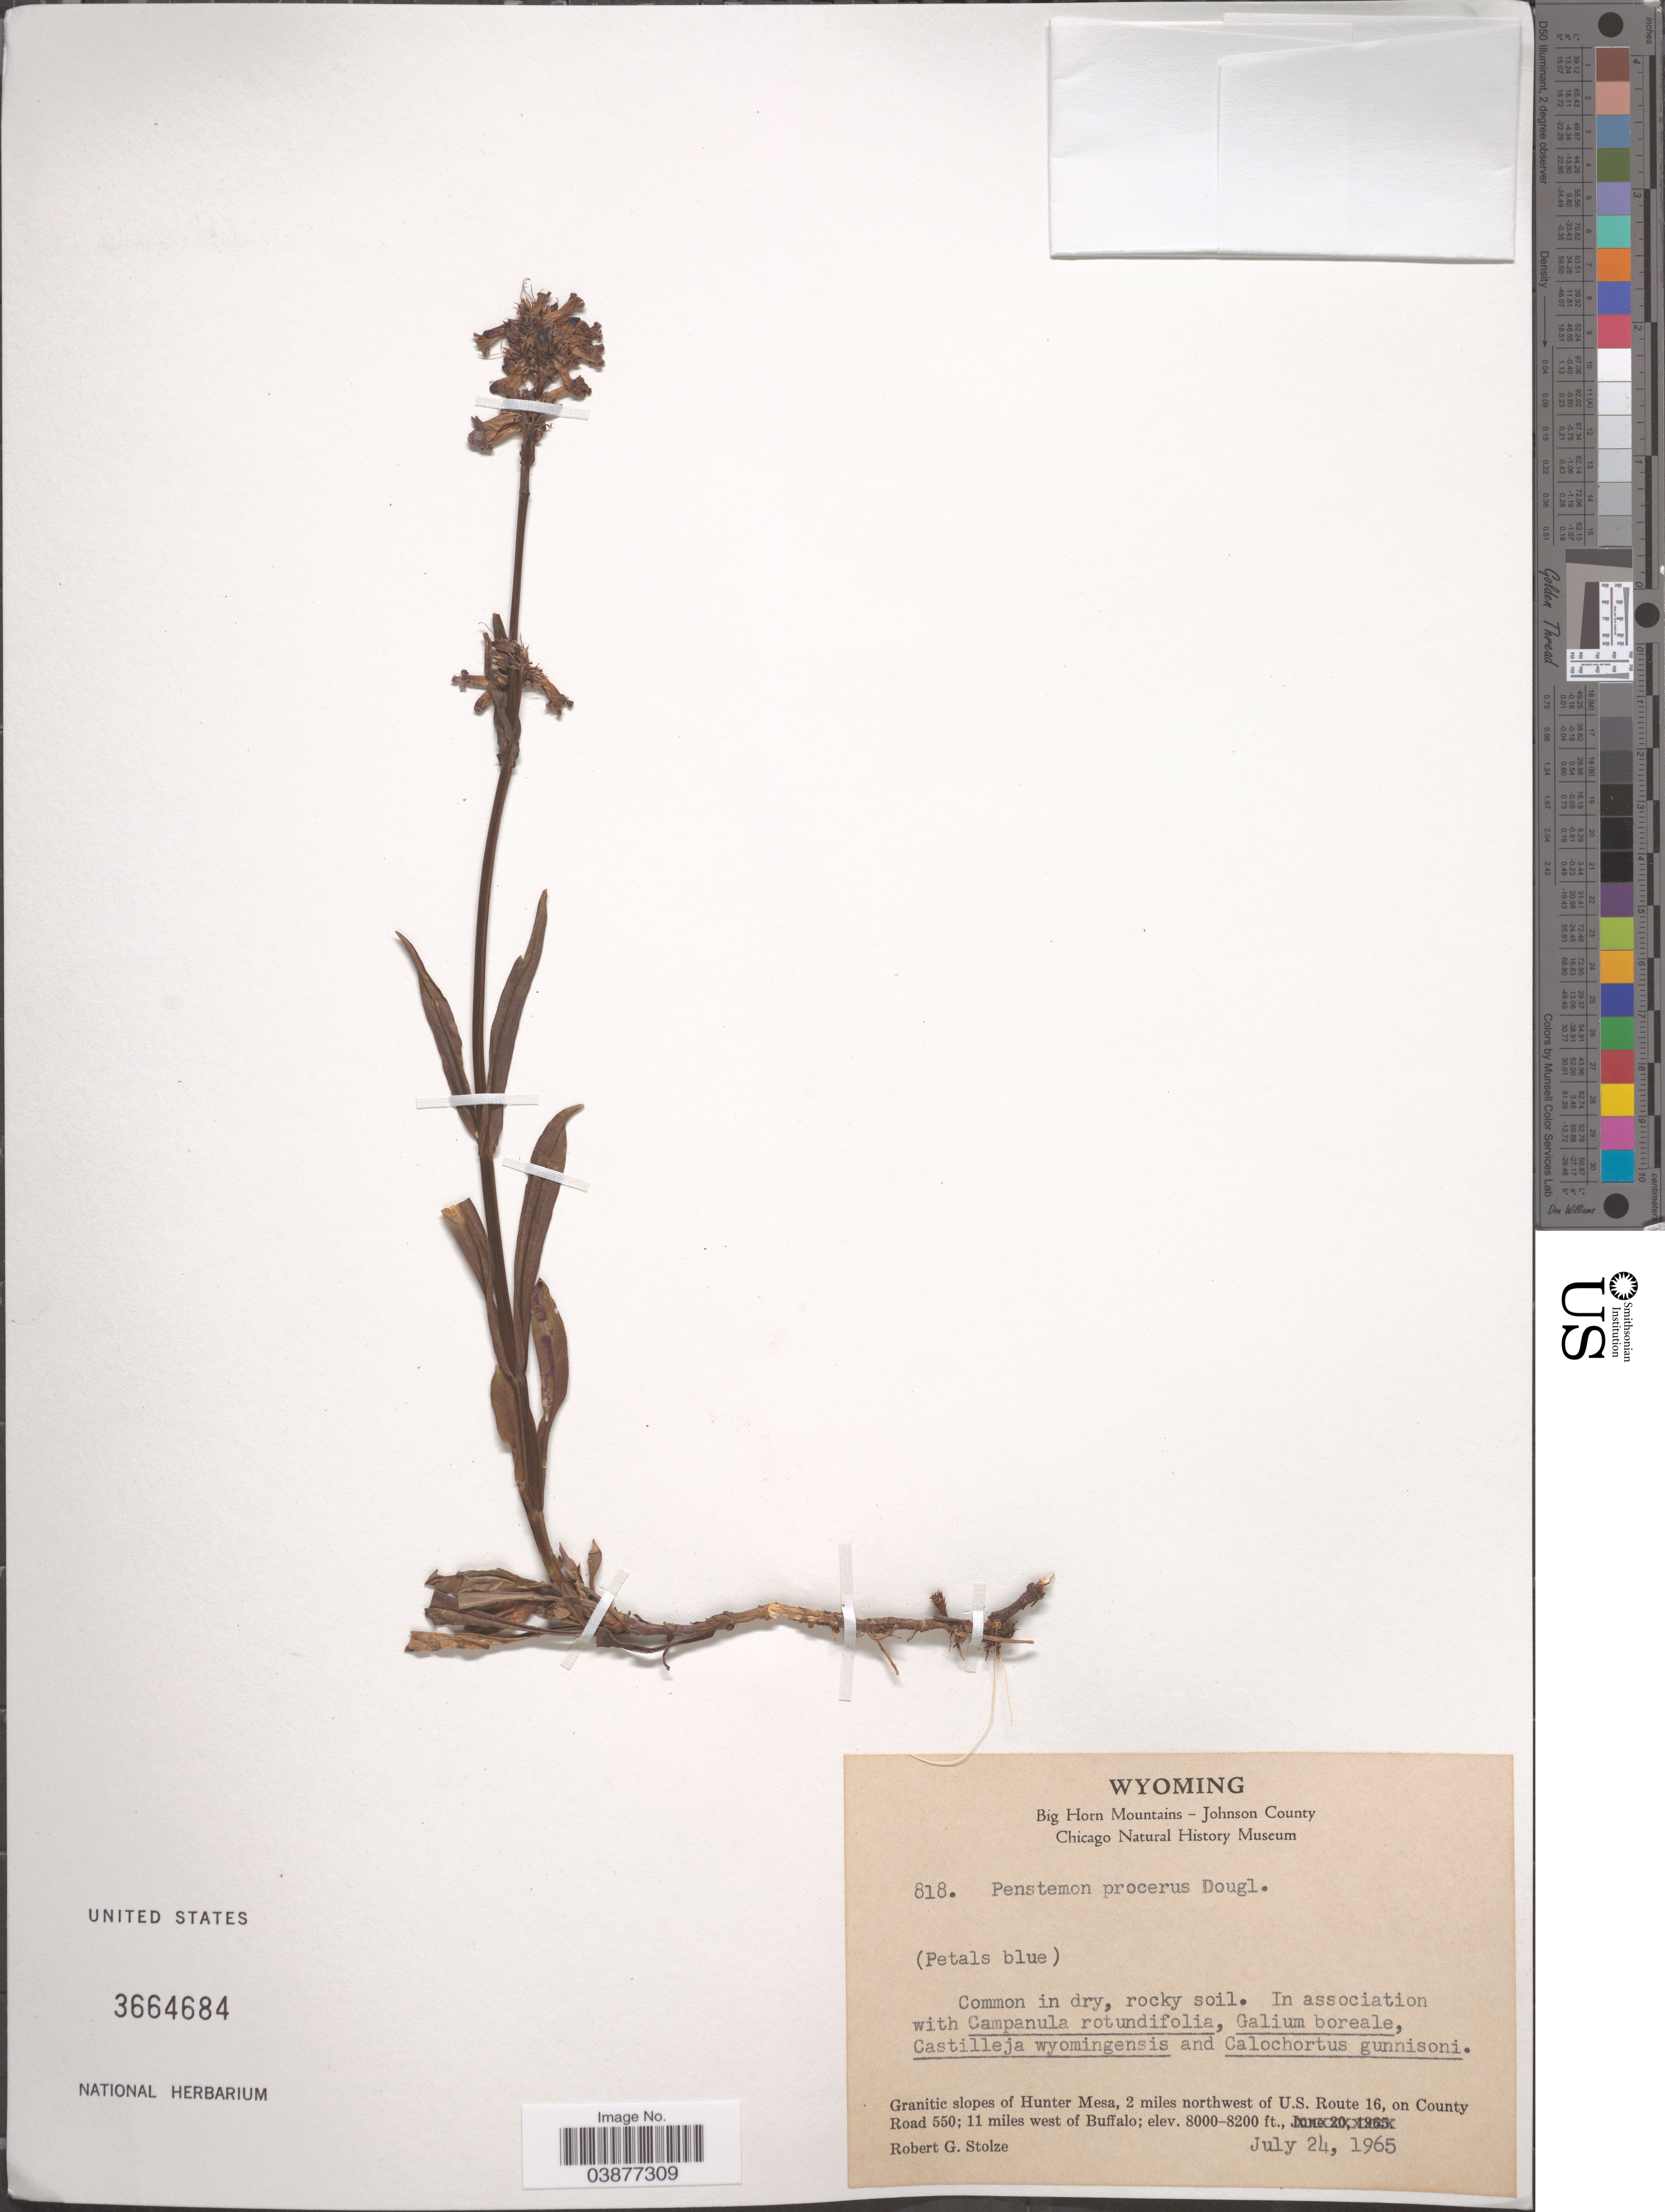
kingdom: Plantae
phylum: Tracheophyta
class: Magnoliopsida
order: Lamiales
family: Plantaginaceae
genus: Penstemon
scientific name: Penstemon procerus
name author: Douglas ex Graham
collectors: R. G. Stolze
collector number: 818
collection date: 1965-07-24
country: United States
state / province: Wyoming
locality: Big Horn Mountains- Big Horn County. Granitic slopes of Hunter Mesa, 2 miles northwest of U.S. Route 16, on County Road 550; 11 miles west of Buffalo.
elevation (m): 2438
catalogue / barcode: US 3664684